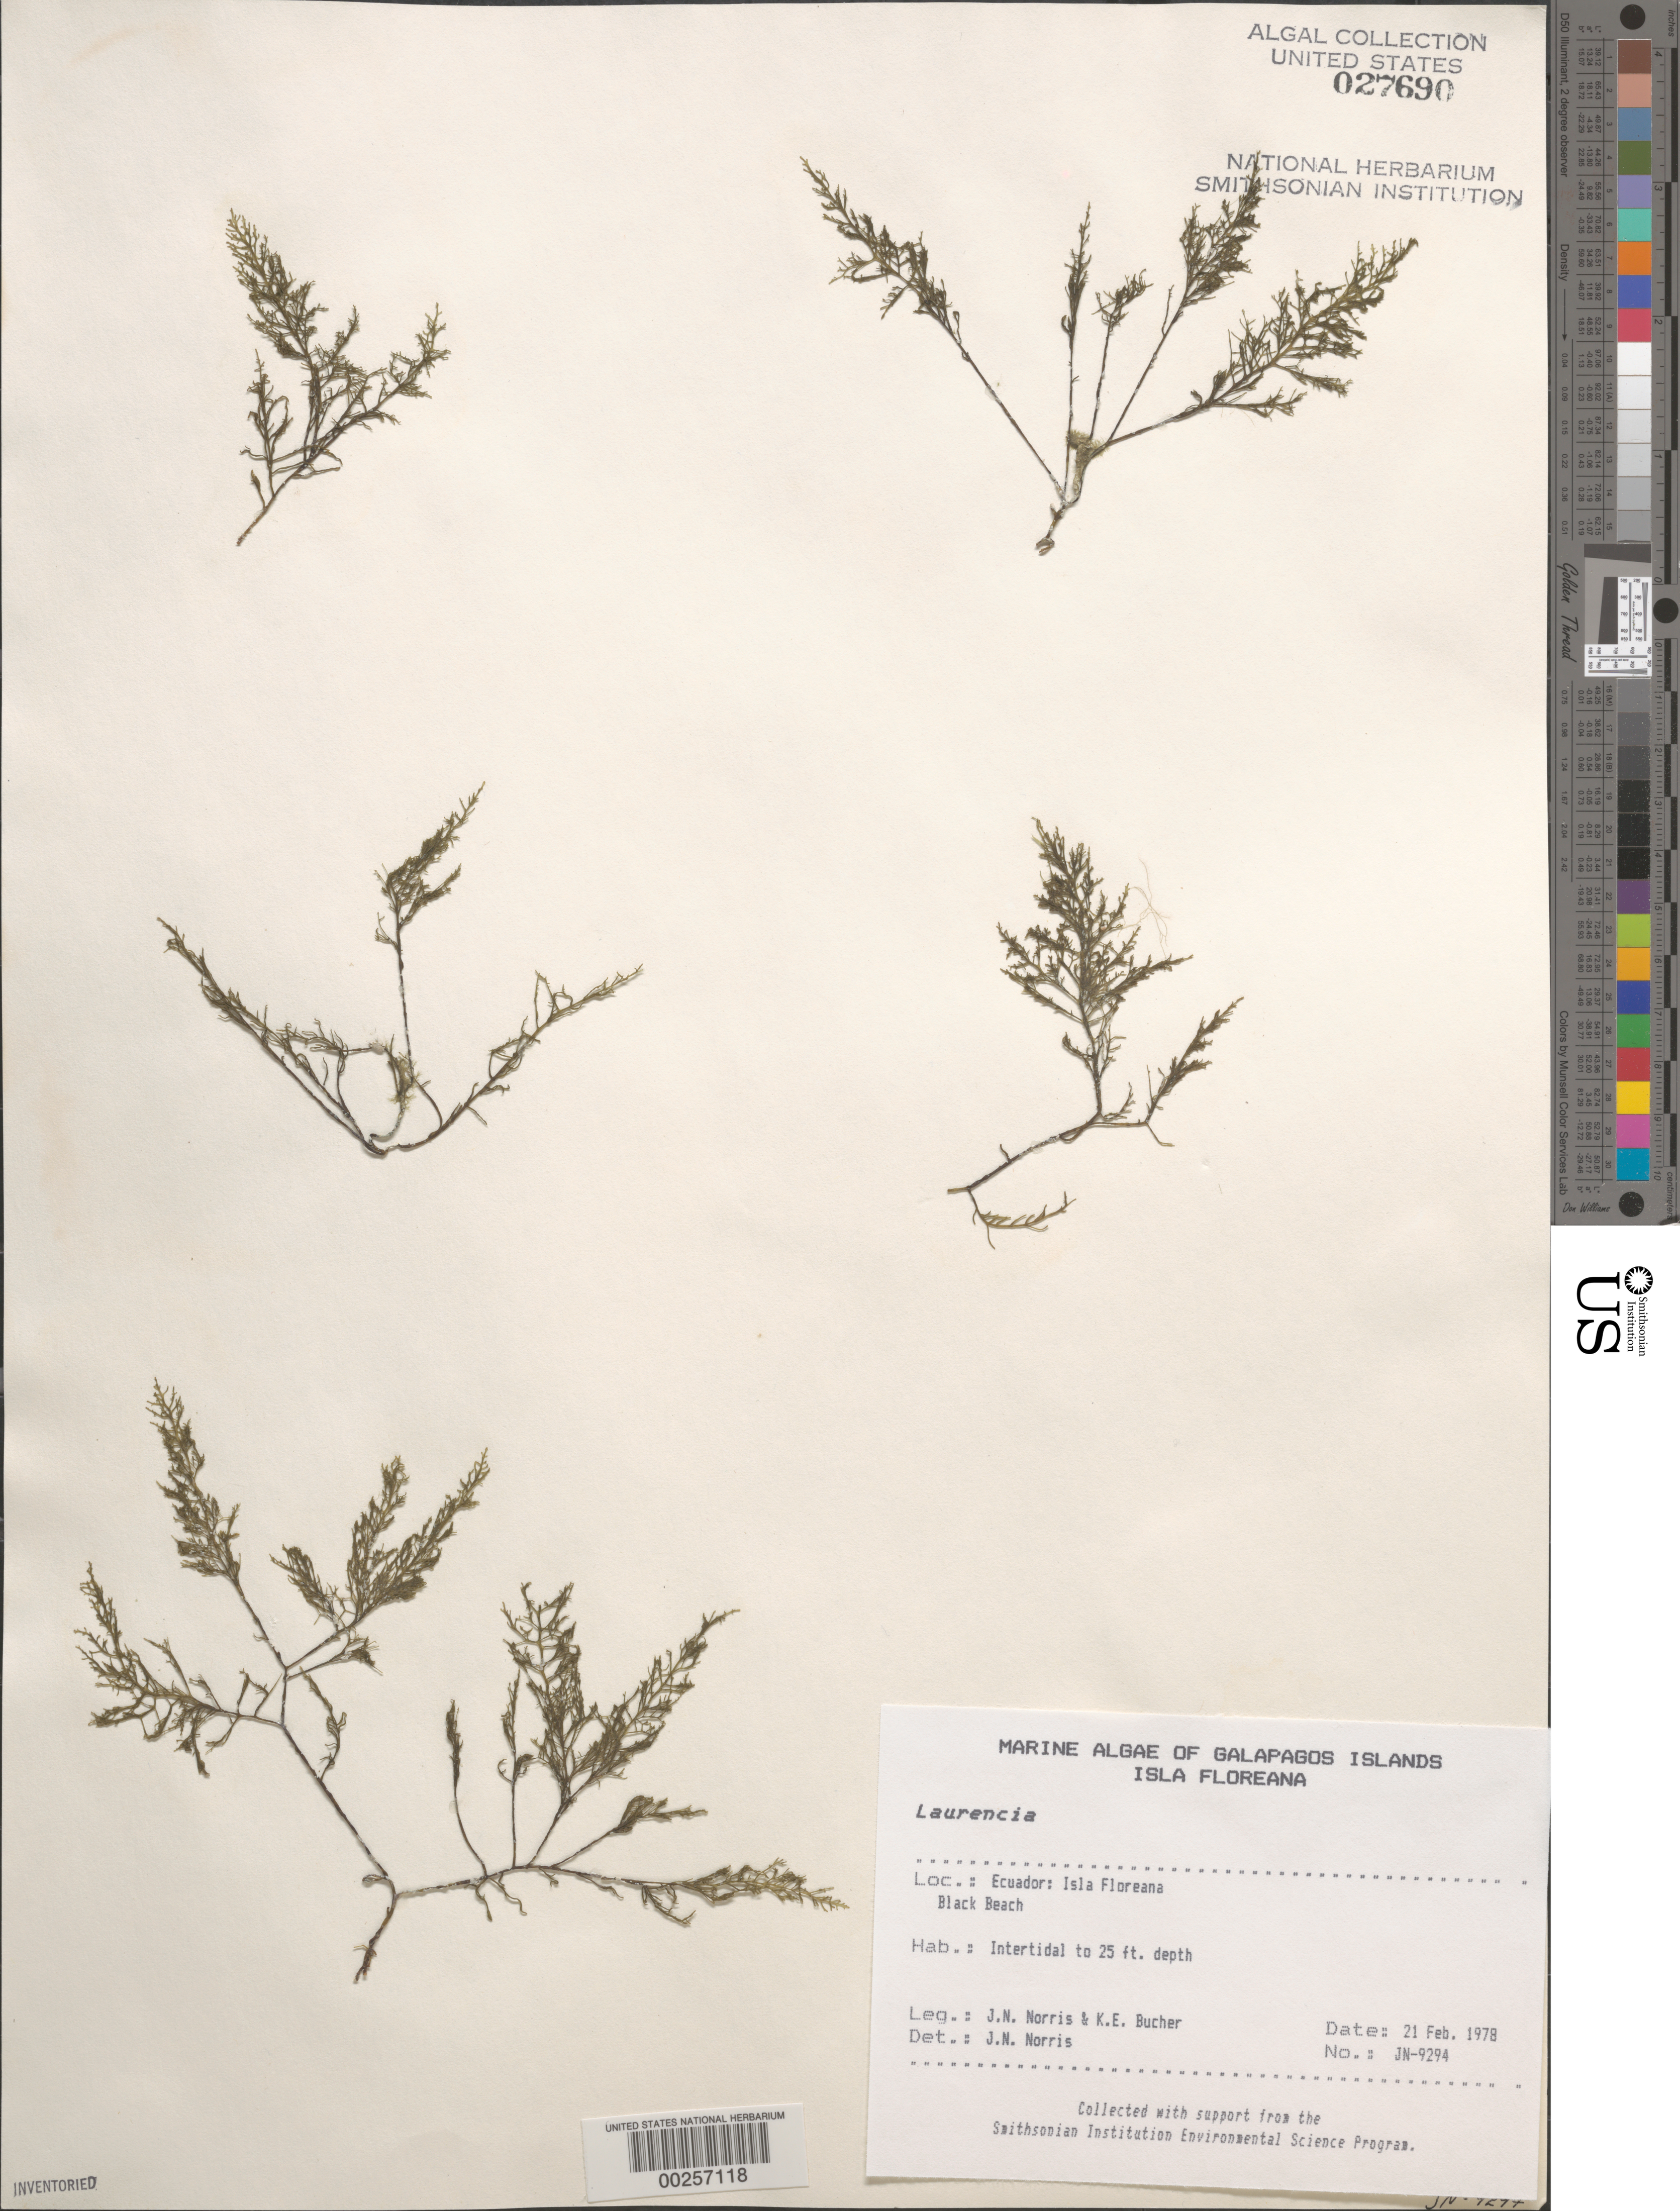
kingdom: Plantae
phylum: Rhodophyta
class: Florideophyceae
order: Ceramiales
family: Rhodomelaceae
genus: Laurencia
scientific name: Laurencia sp.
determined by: Norris, James N.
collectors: J. N. Norris & K. E. Bucher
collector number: JN-9294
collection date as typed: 21 Feb 1978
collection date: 1978-02-21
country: Ecuador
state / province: Colón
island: Floreana [Charles, Santa Maria]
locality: Black Beach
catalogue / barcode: US 27690